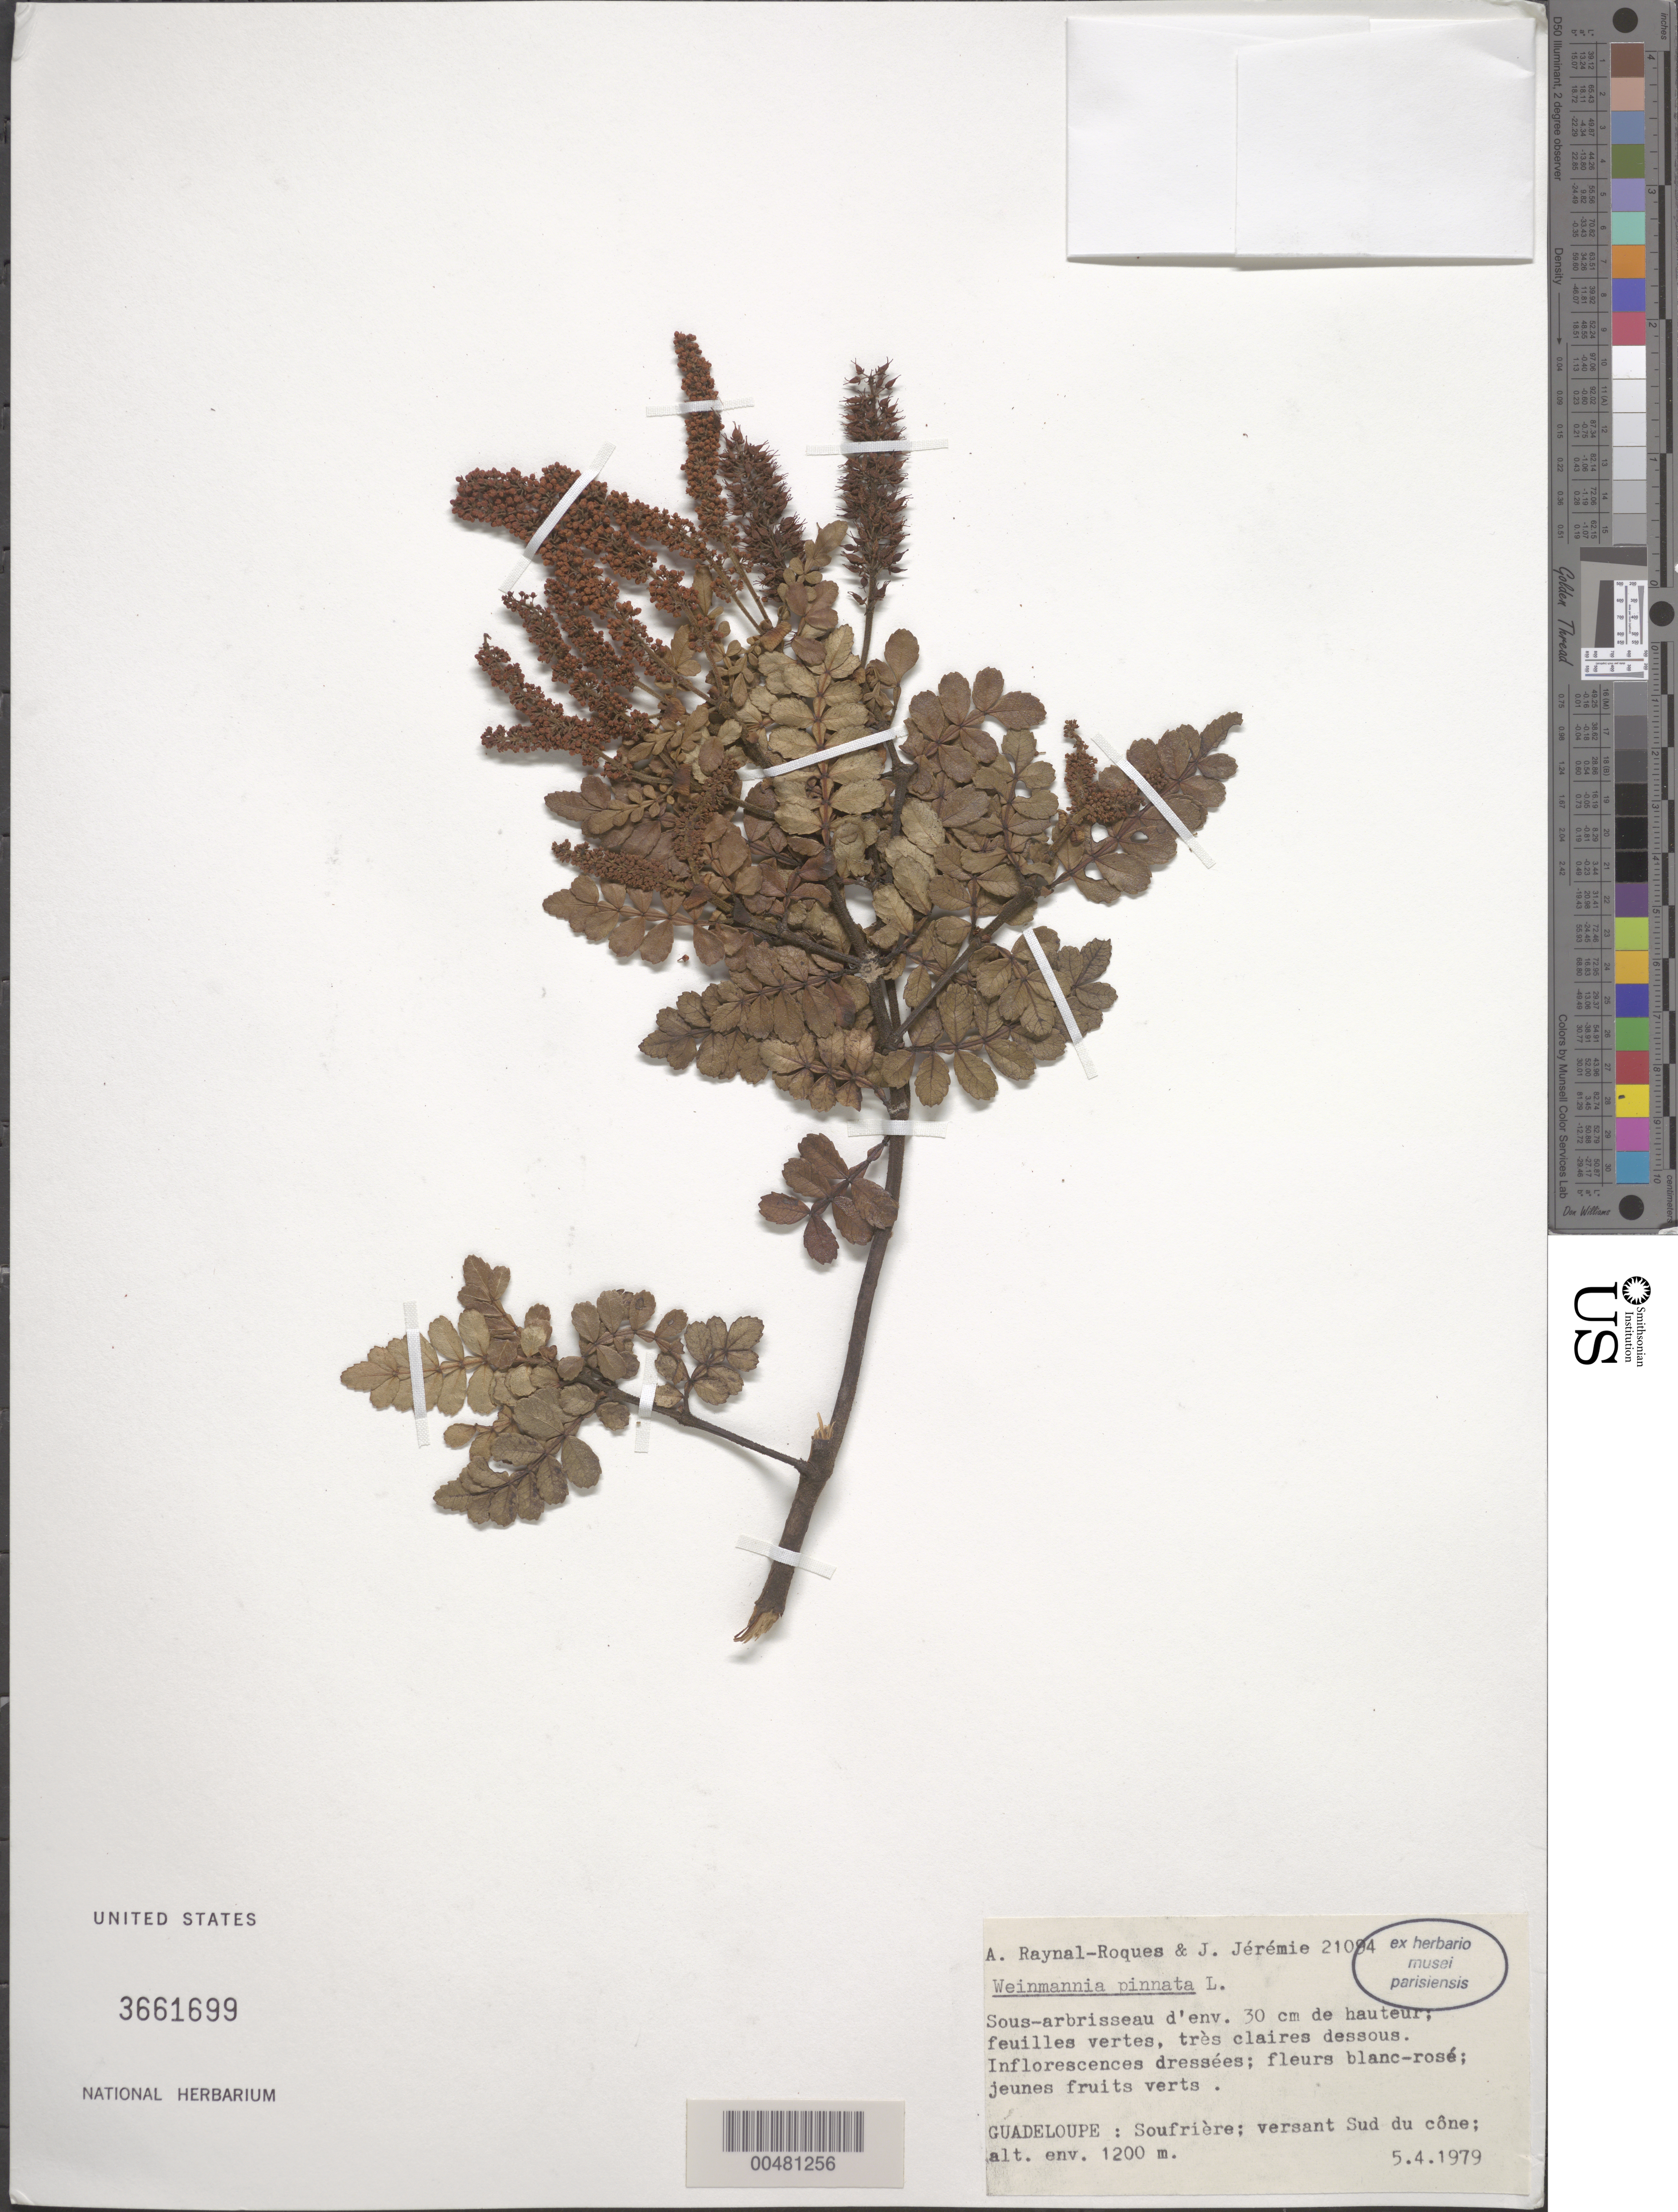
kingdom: Plantae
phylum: Tracheophyta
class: Magnoliopsida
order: Oxalidales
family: Cunoniaceae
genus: Weinmannia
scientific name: Weinmannia pinnata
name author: L.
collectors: A. M. Raynal & J. Jérémie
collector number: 21094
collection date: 1979-04-05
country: Guadeloupe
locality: Soufrière, versant Sud du cône.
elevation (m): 1200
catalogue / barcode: US 3661699